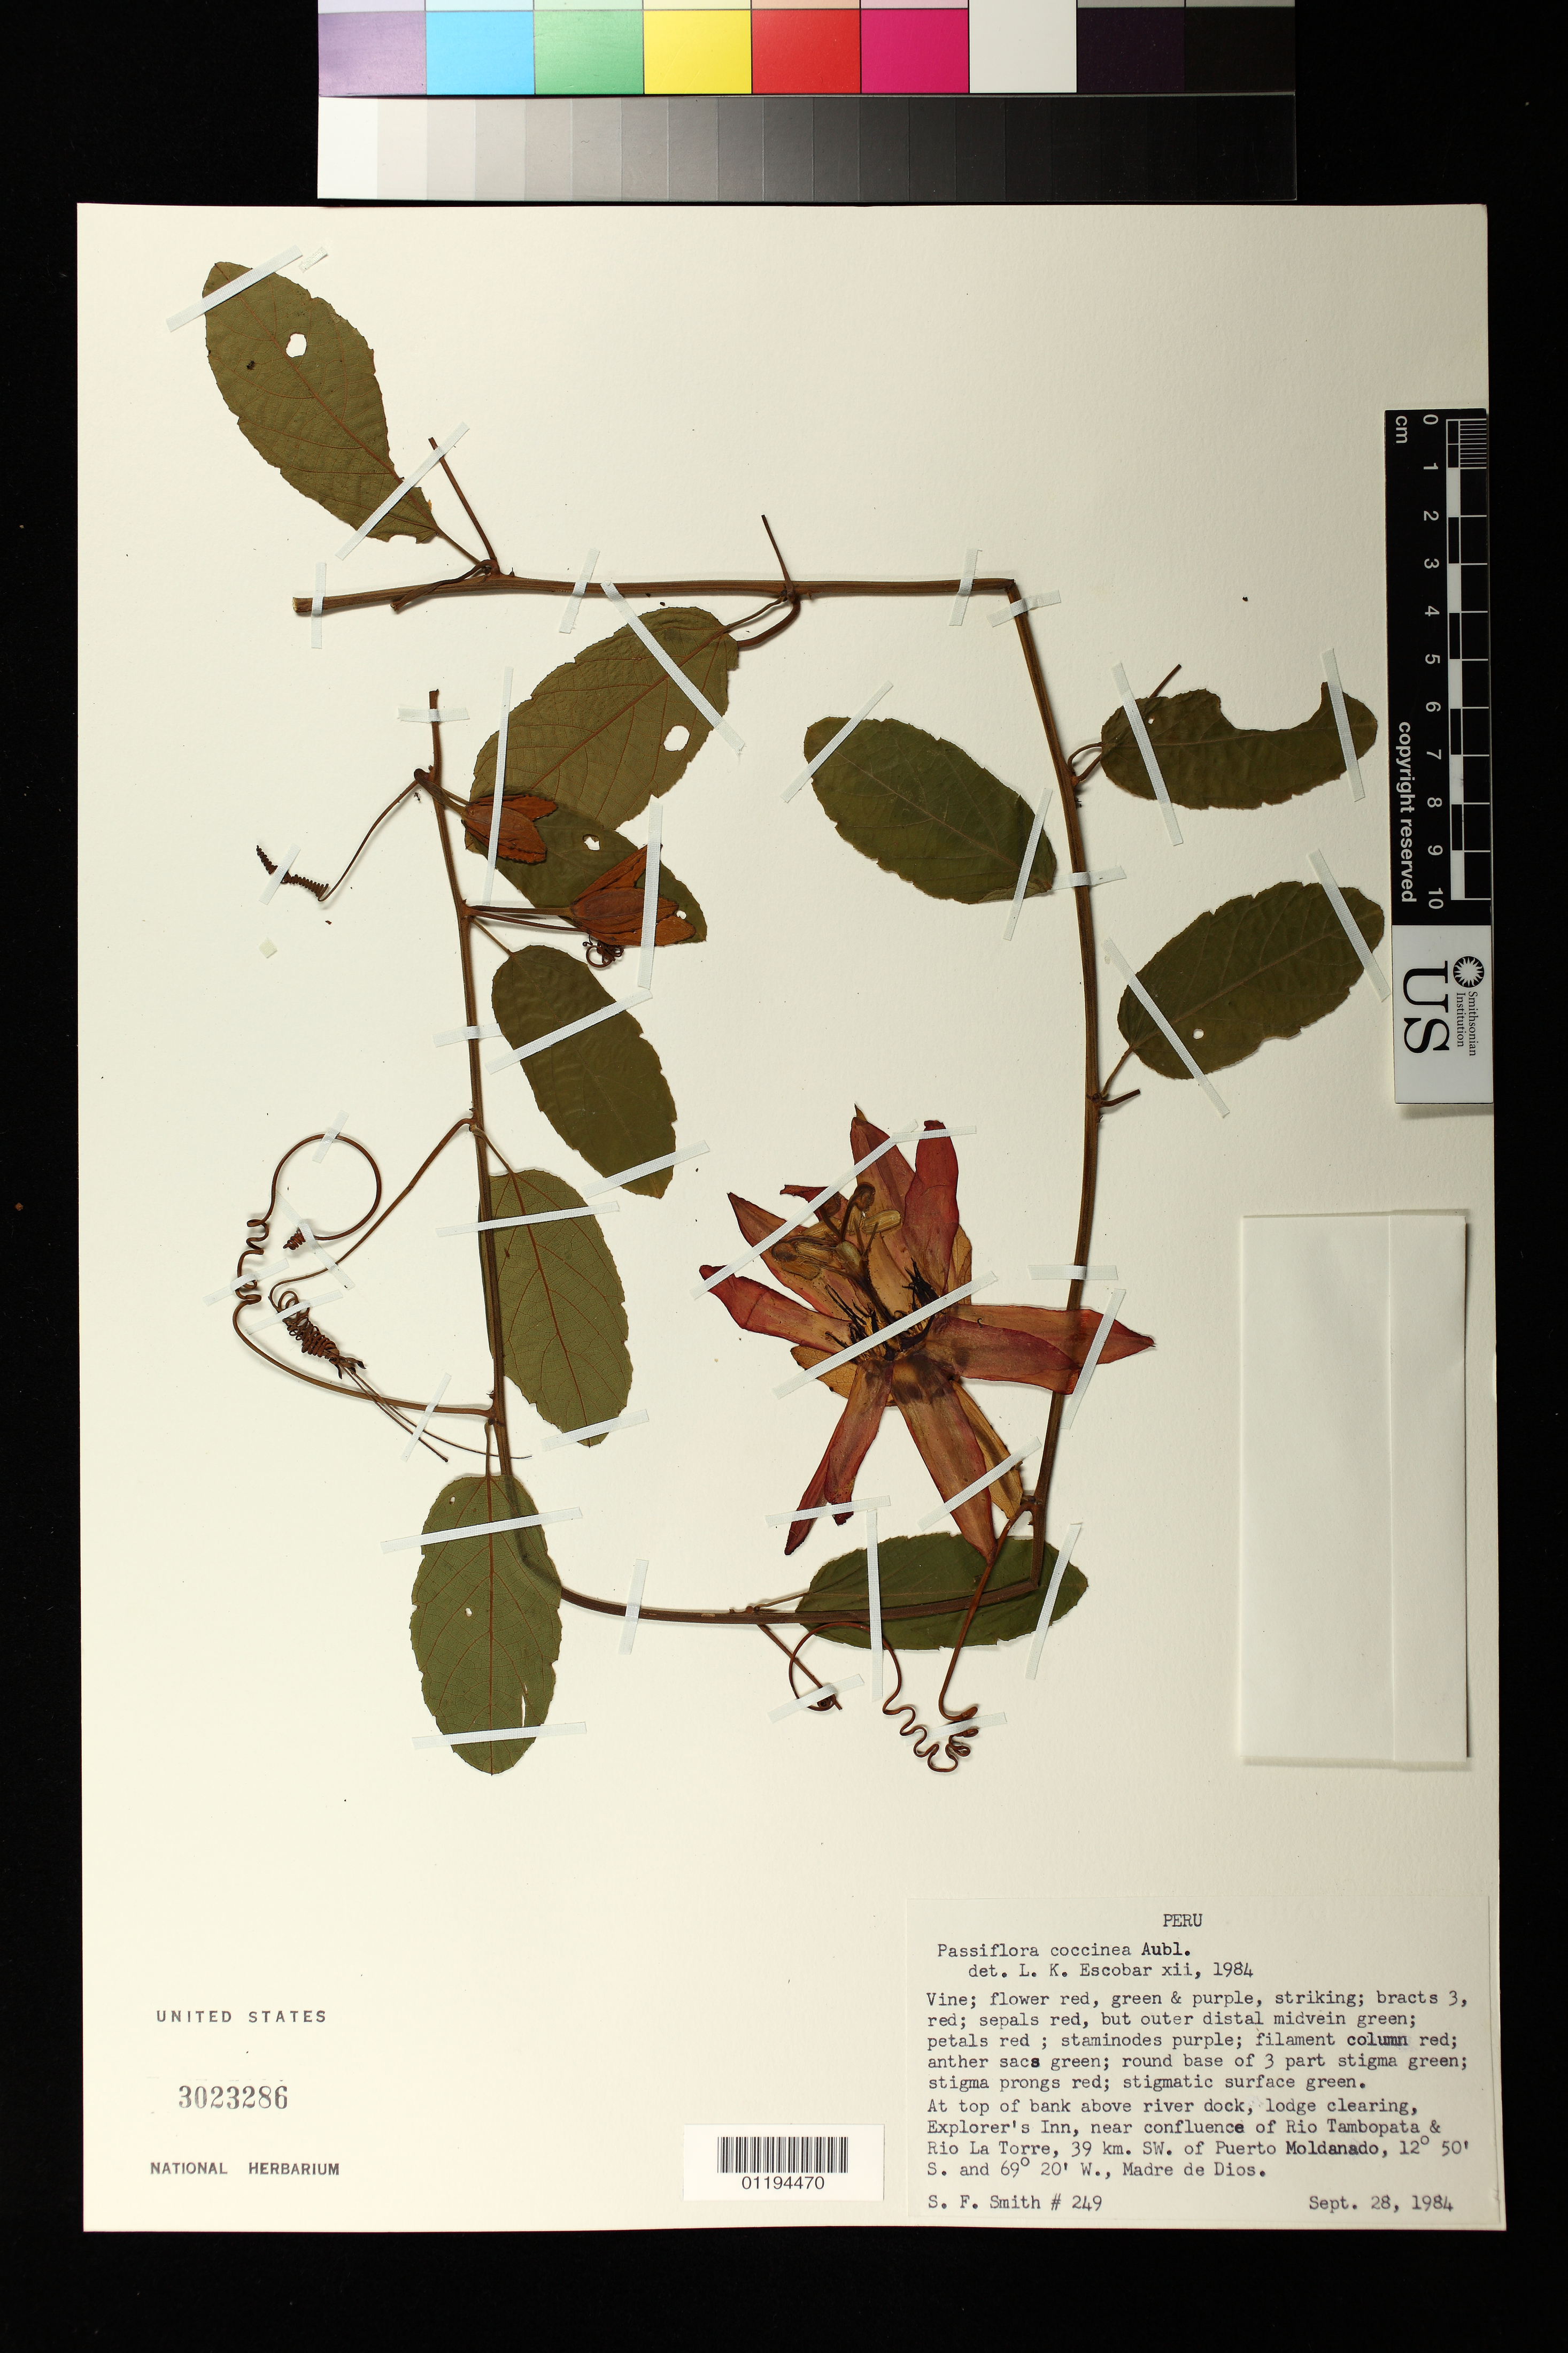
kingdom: Plantae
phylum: Tracheophyta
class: Magnoliopsida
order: Malpighiales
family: Passifloraceae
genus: Passiflora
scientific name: Passiflora coccinea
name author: Aubl.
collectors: S.F. Smith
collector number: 249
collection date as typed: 28 Sep 1984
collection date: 1984-09-28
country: Peru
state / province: Madre de Dios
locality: At top of bank above river dock, lodge clearing, Explorer's Inn, near confluence of Rio Tambopata & Rio La Torre, 39 km. SW of Puerto Moldanado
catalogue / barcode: US 3023286